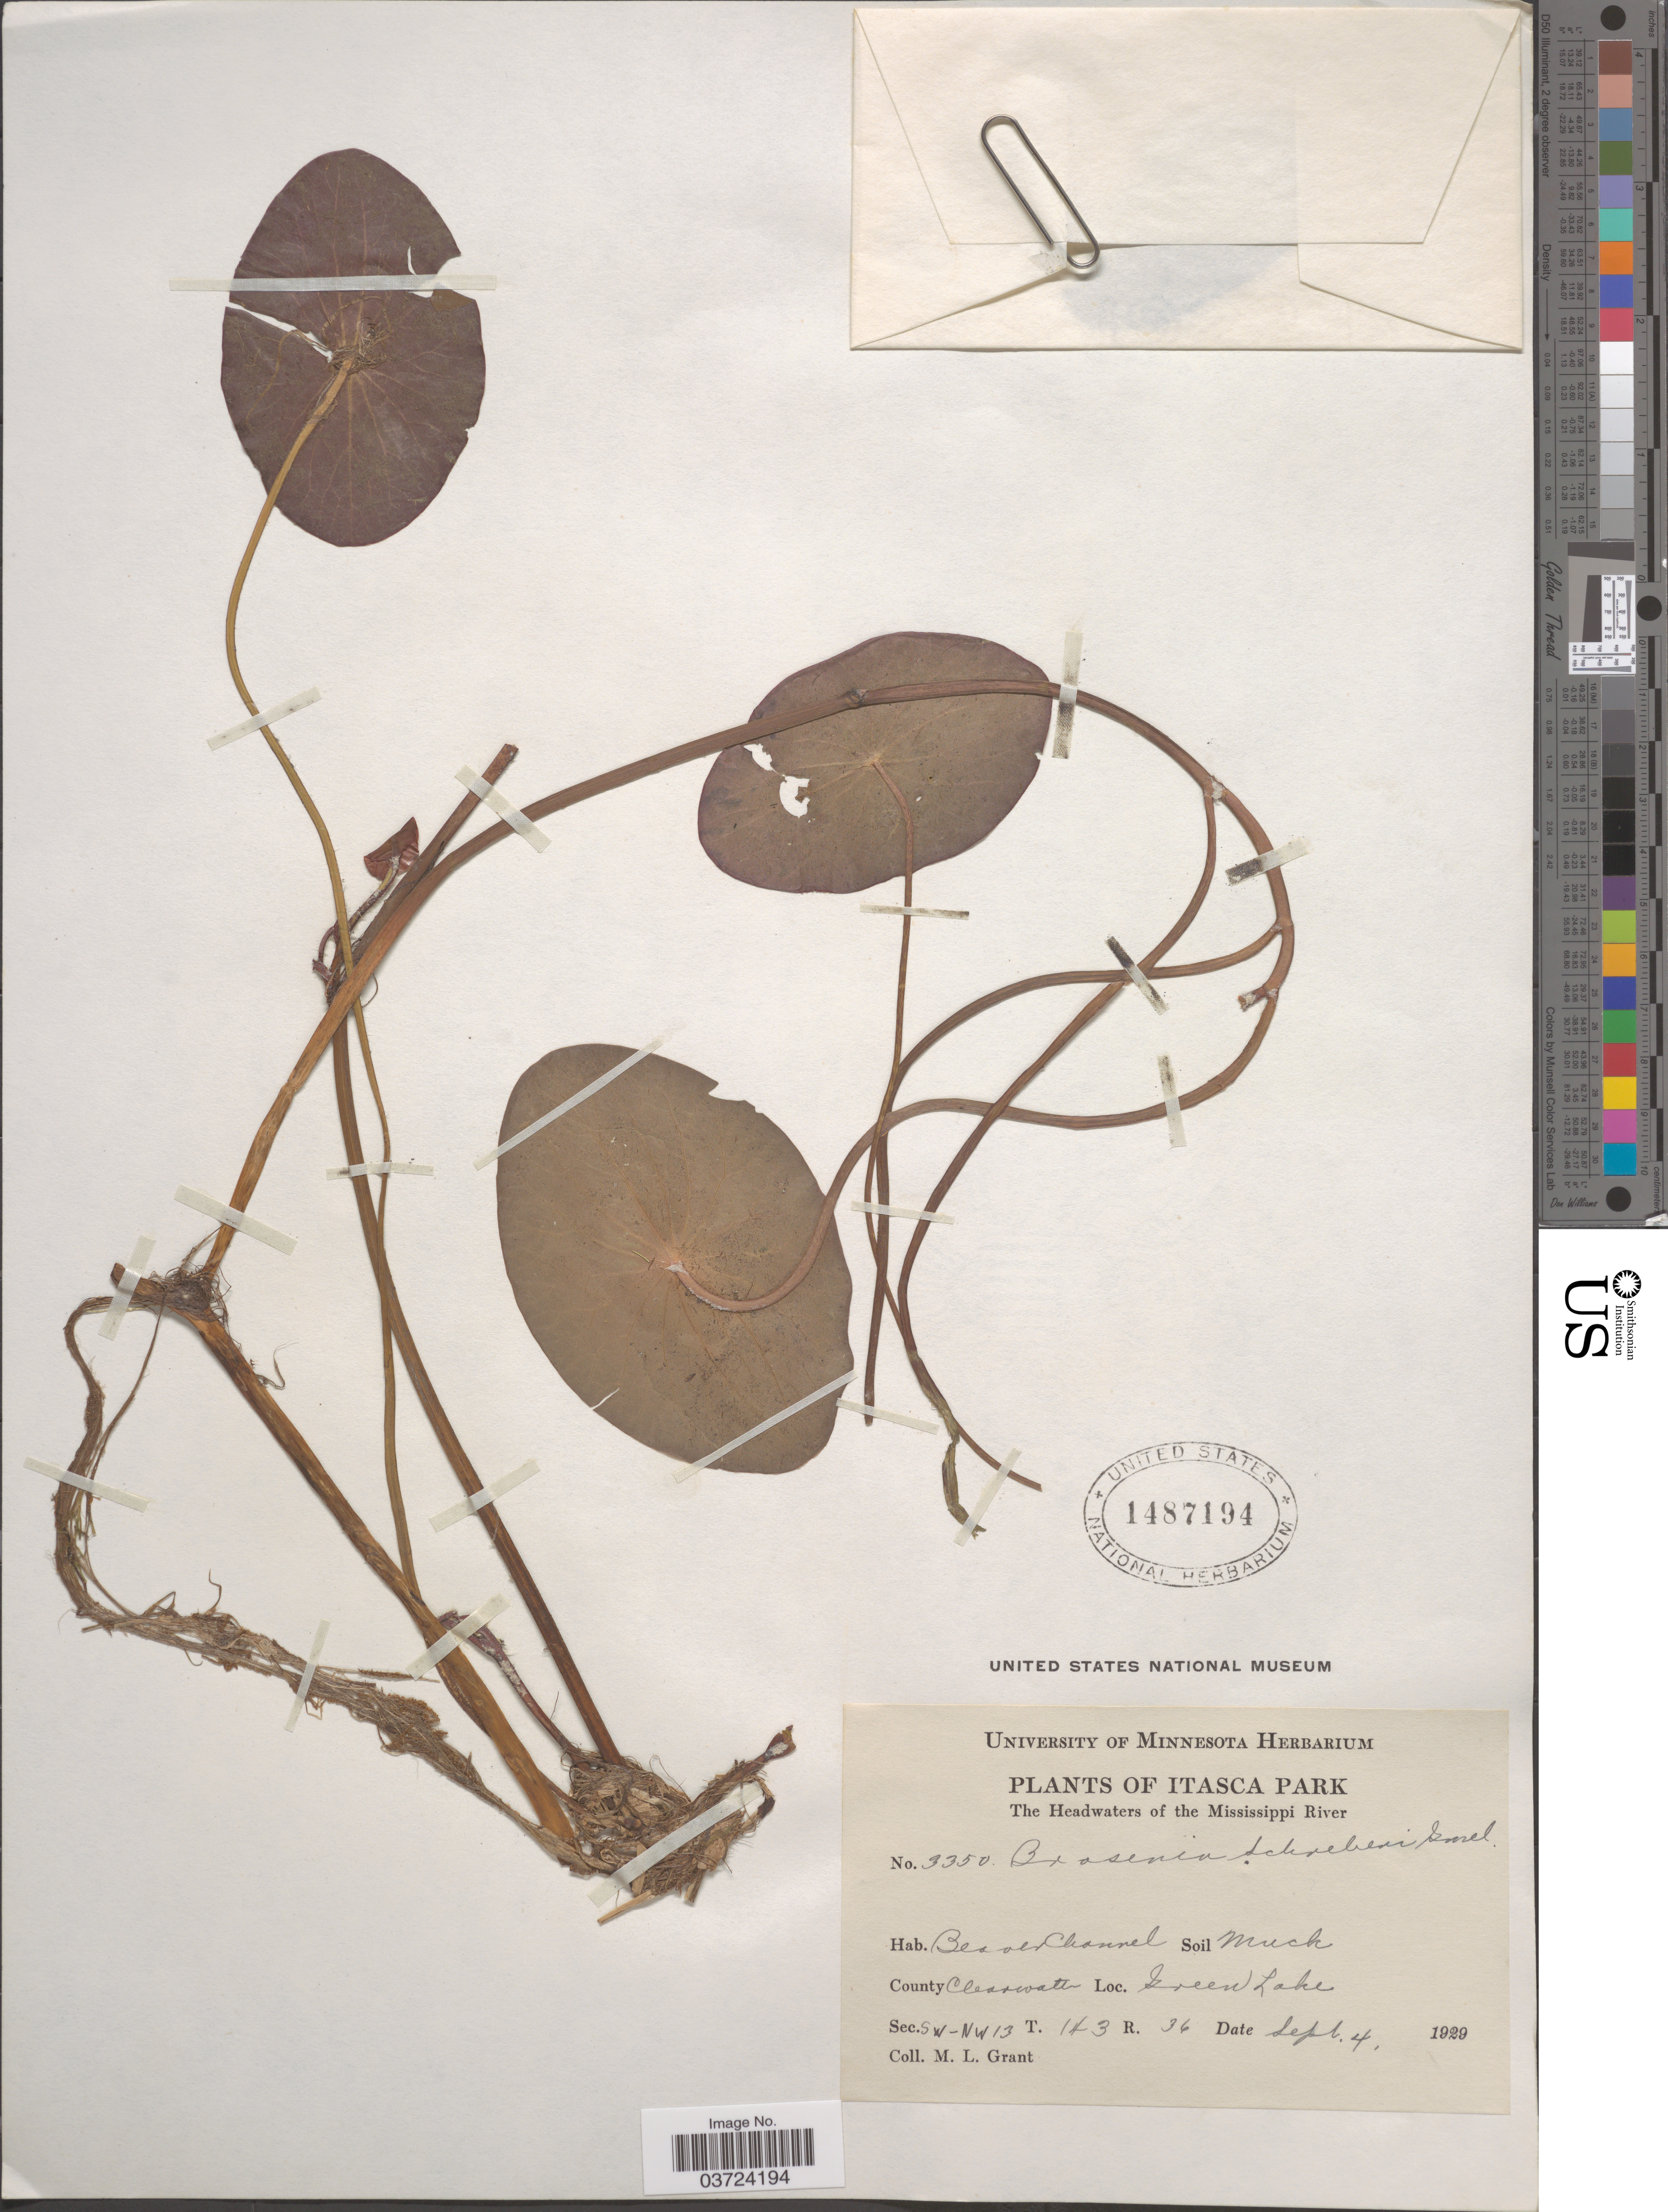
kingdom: Plantae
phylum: Tracheophyta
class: Magnoliopsida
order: Nymphaeales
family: Cabombaceae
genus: Brasenia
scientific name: Brasenia schreberi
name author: J.F. Gmel.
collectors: M. L. Grant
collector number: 3350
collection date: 1929-09-04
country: United States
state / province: Minnesota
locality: Itasca Park. The Headwaters of the Mississippi River. Beaver Channel. County Clearwater. Green Lake. Sec. SW-NW 13. T. 143. R. 36.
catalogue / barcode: US 1487194